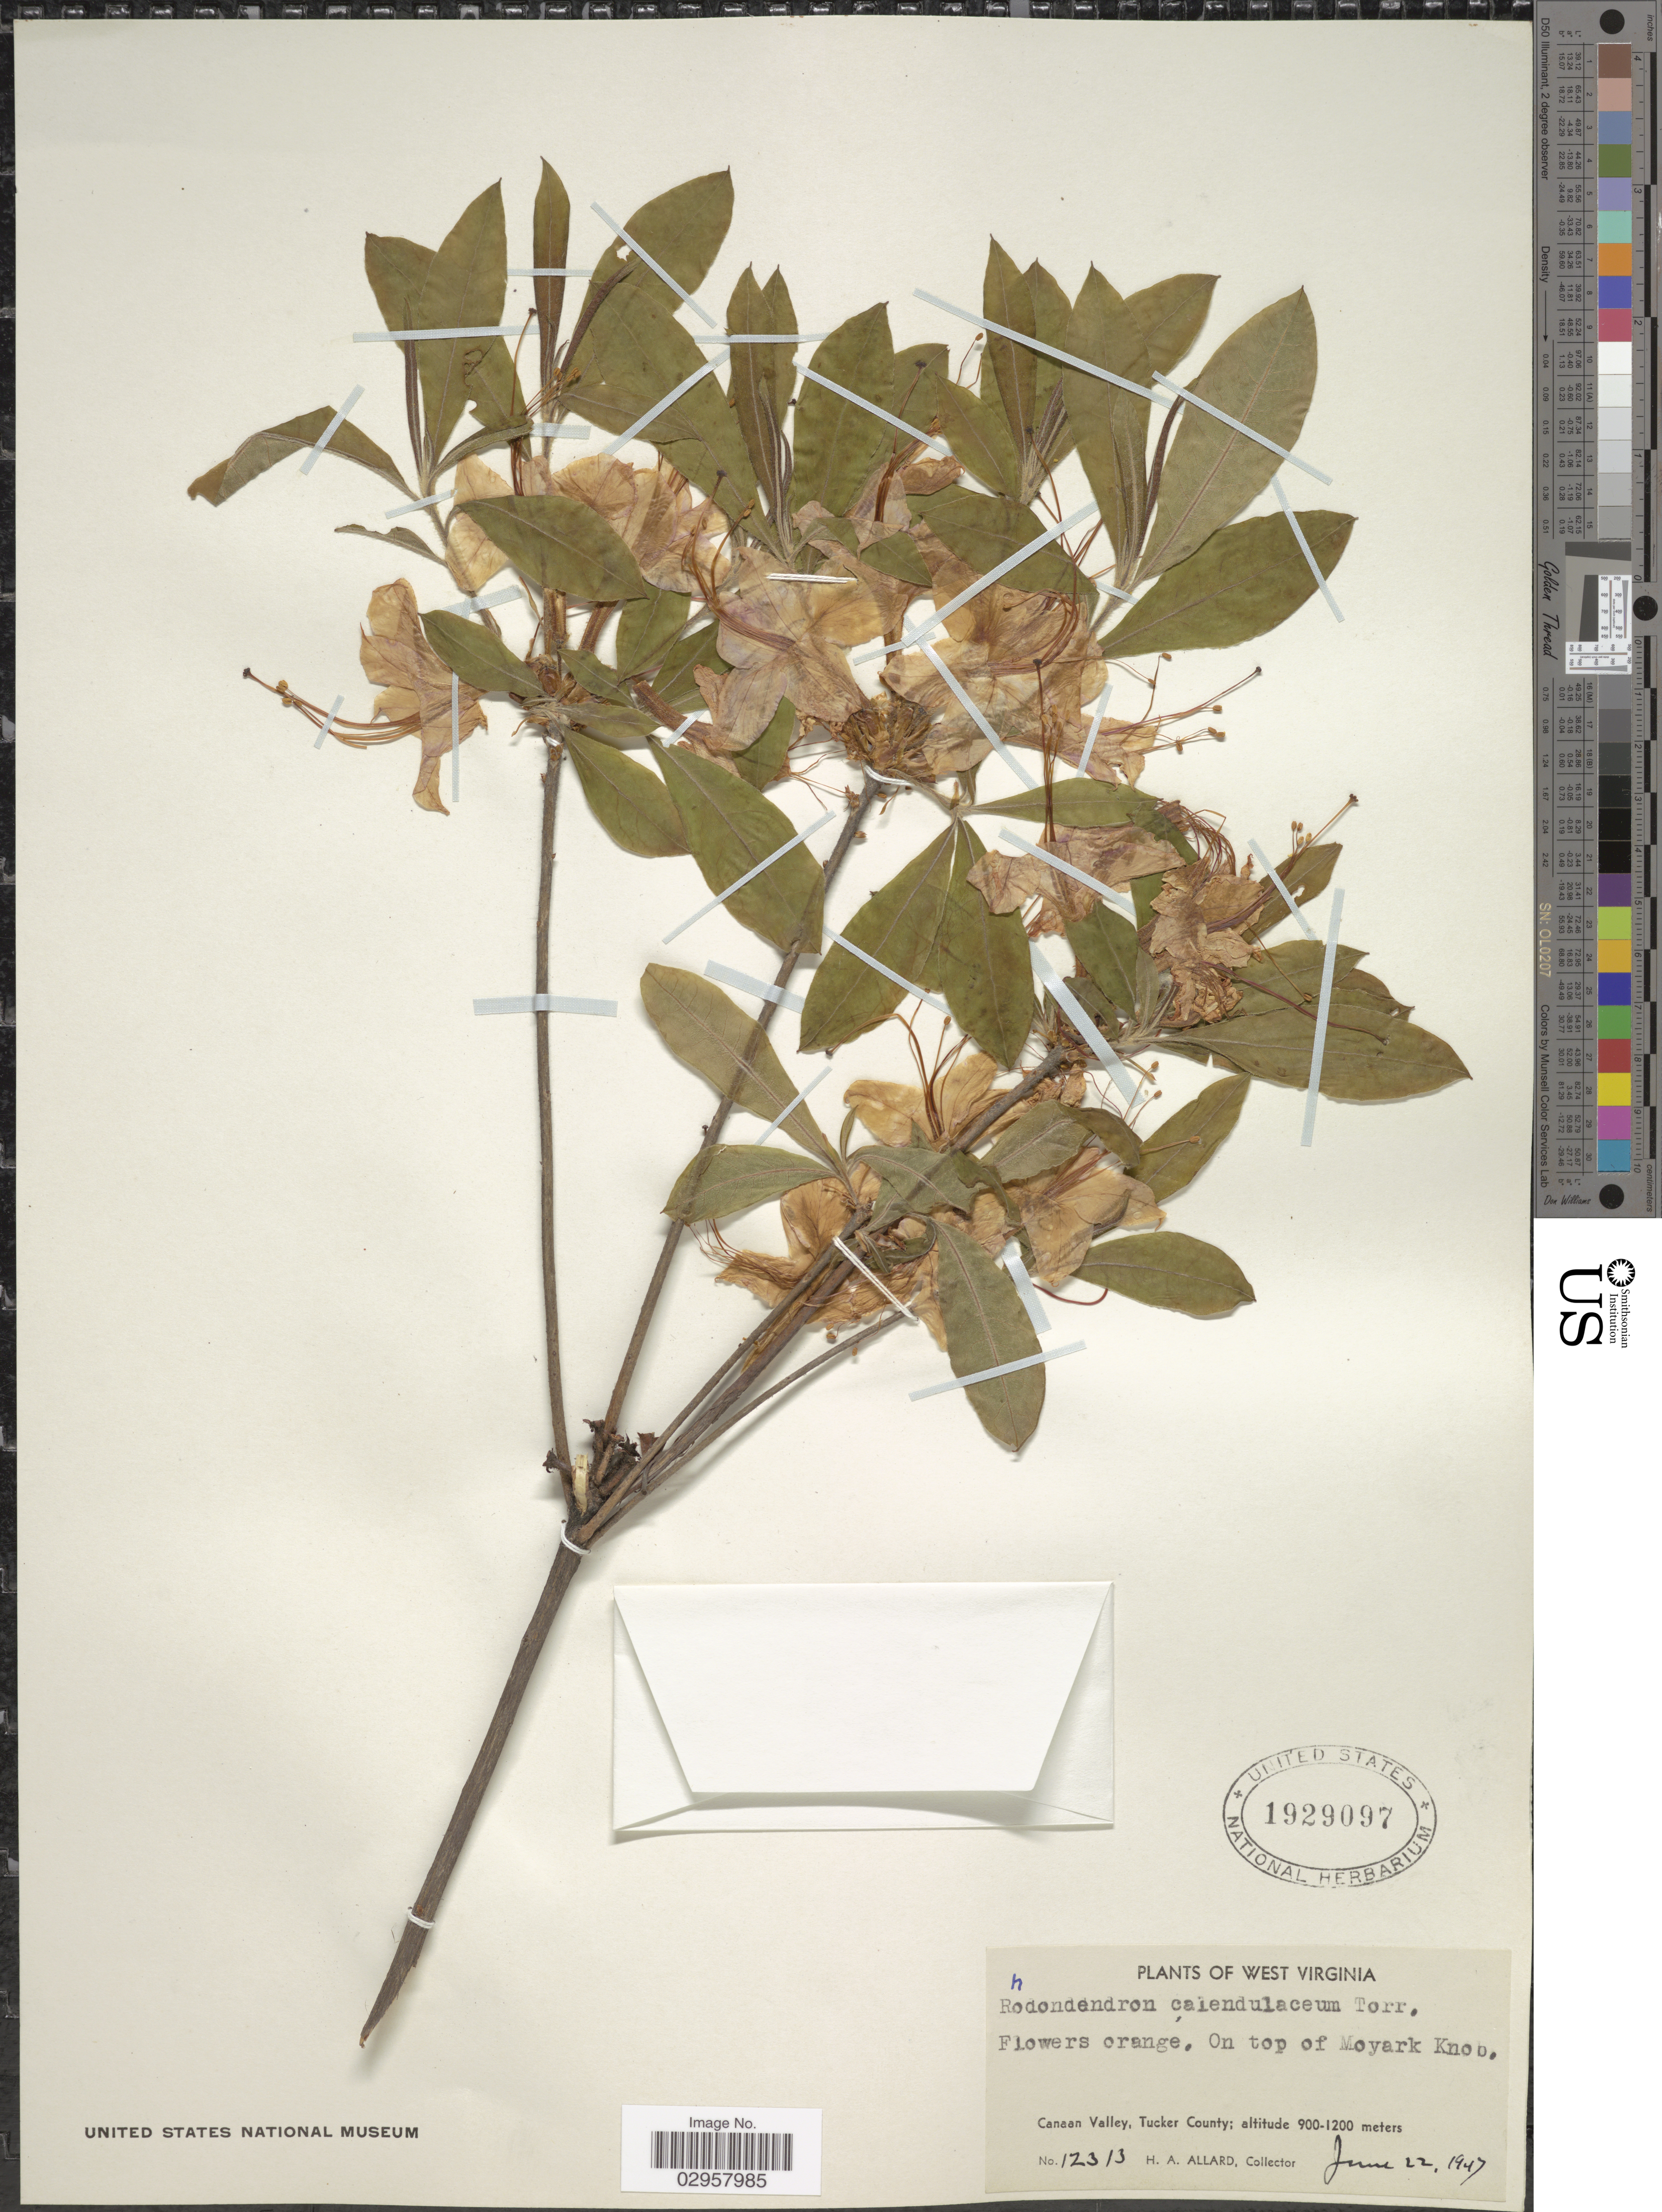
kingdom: Plantae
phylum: Tracheophyta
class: Magnoliopsida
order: Ericales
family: Ericaceae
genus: Rhododendron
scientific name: Rhododendron calendulaceum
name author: (Michx.) Torr.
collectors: H. A. Allard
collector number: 12313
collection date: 1947-06-22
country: United States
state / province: West Virginia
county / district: Tucker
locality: On top of Moyark Knob, Canaan Valley, Tucker County.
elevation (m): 900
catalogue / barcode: US 1929097